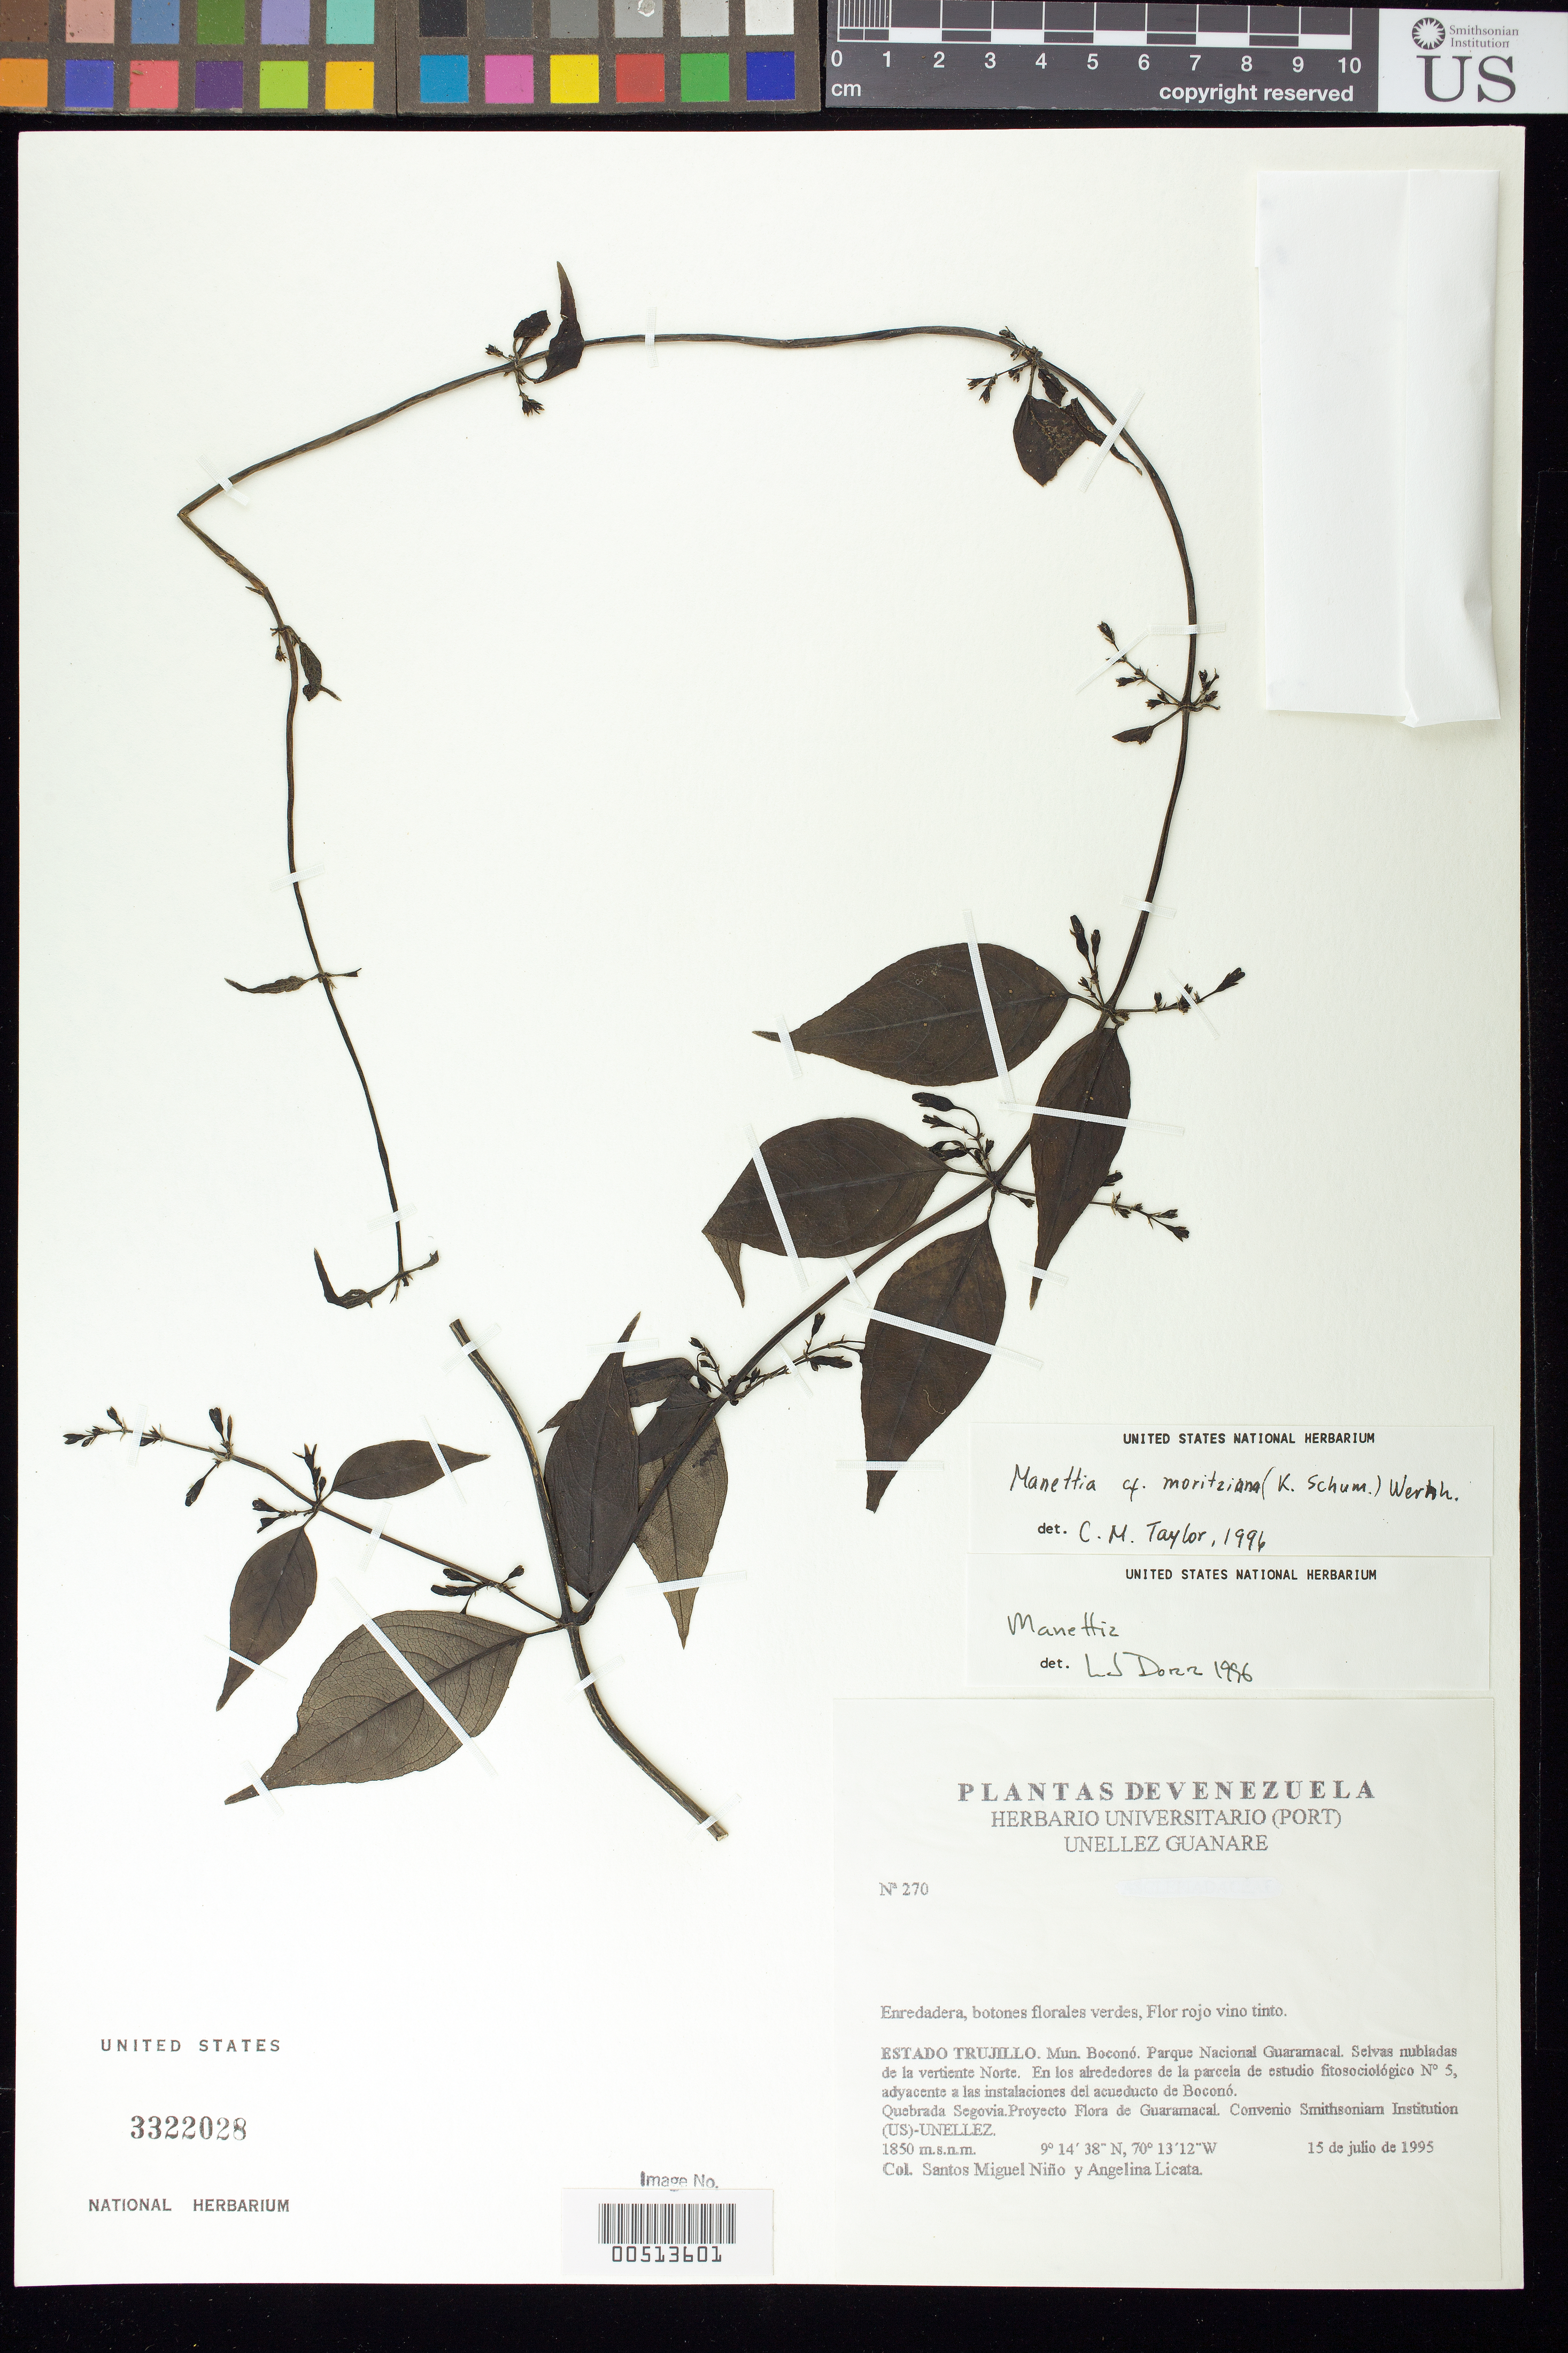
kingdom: Plantae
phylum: Tracheophyta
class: Magnoliopsida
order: Gentianales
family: Rubiaceae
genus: Manettia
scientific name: Manettia moritziana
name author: (K. Schum.) Wernham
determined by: Taylor, Charlotte M.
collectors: S. M. Niño & A. Licata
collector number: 270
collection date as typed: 15 Jul 1995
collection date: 1995-07-15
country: Venezuela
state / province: Trujillo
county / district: Boconó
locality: Parque Nacional Guaramacal, vertiente N, adyacente a las instalaciones del acueducto de Boconó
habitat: Selvas nubladas. En los alrededores de la parcela de estudio fitosociológico No. 5.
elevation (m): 1850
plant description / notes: PORT, US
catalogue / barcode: US 3322028